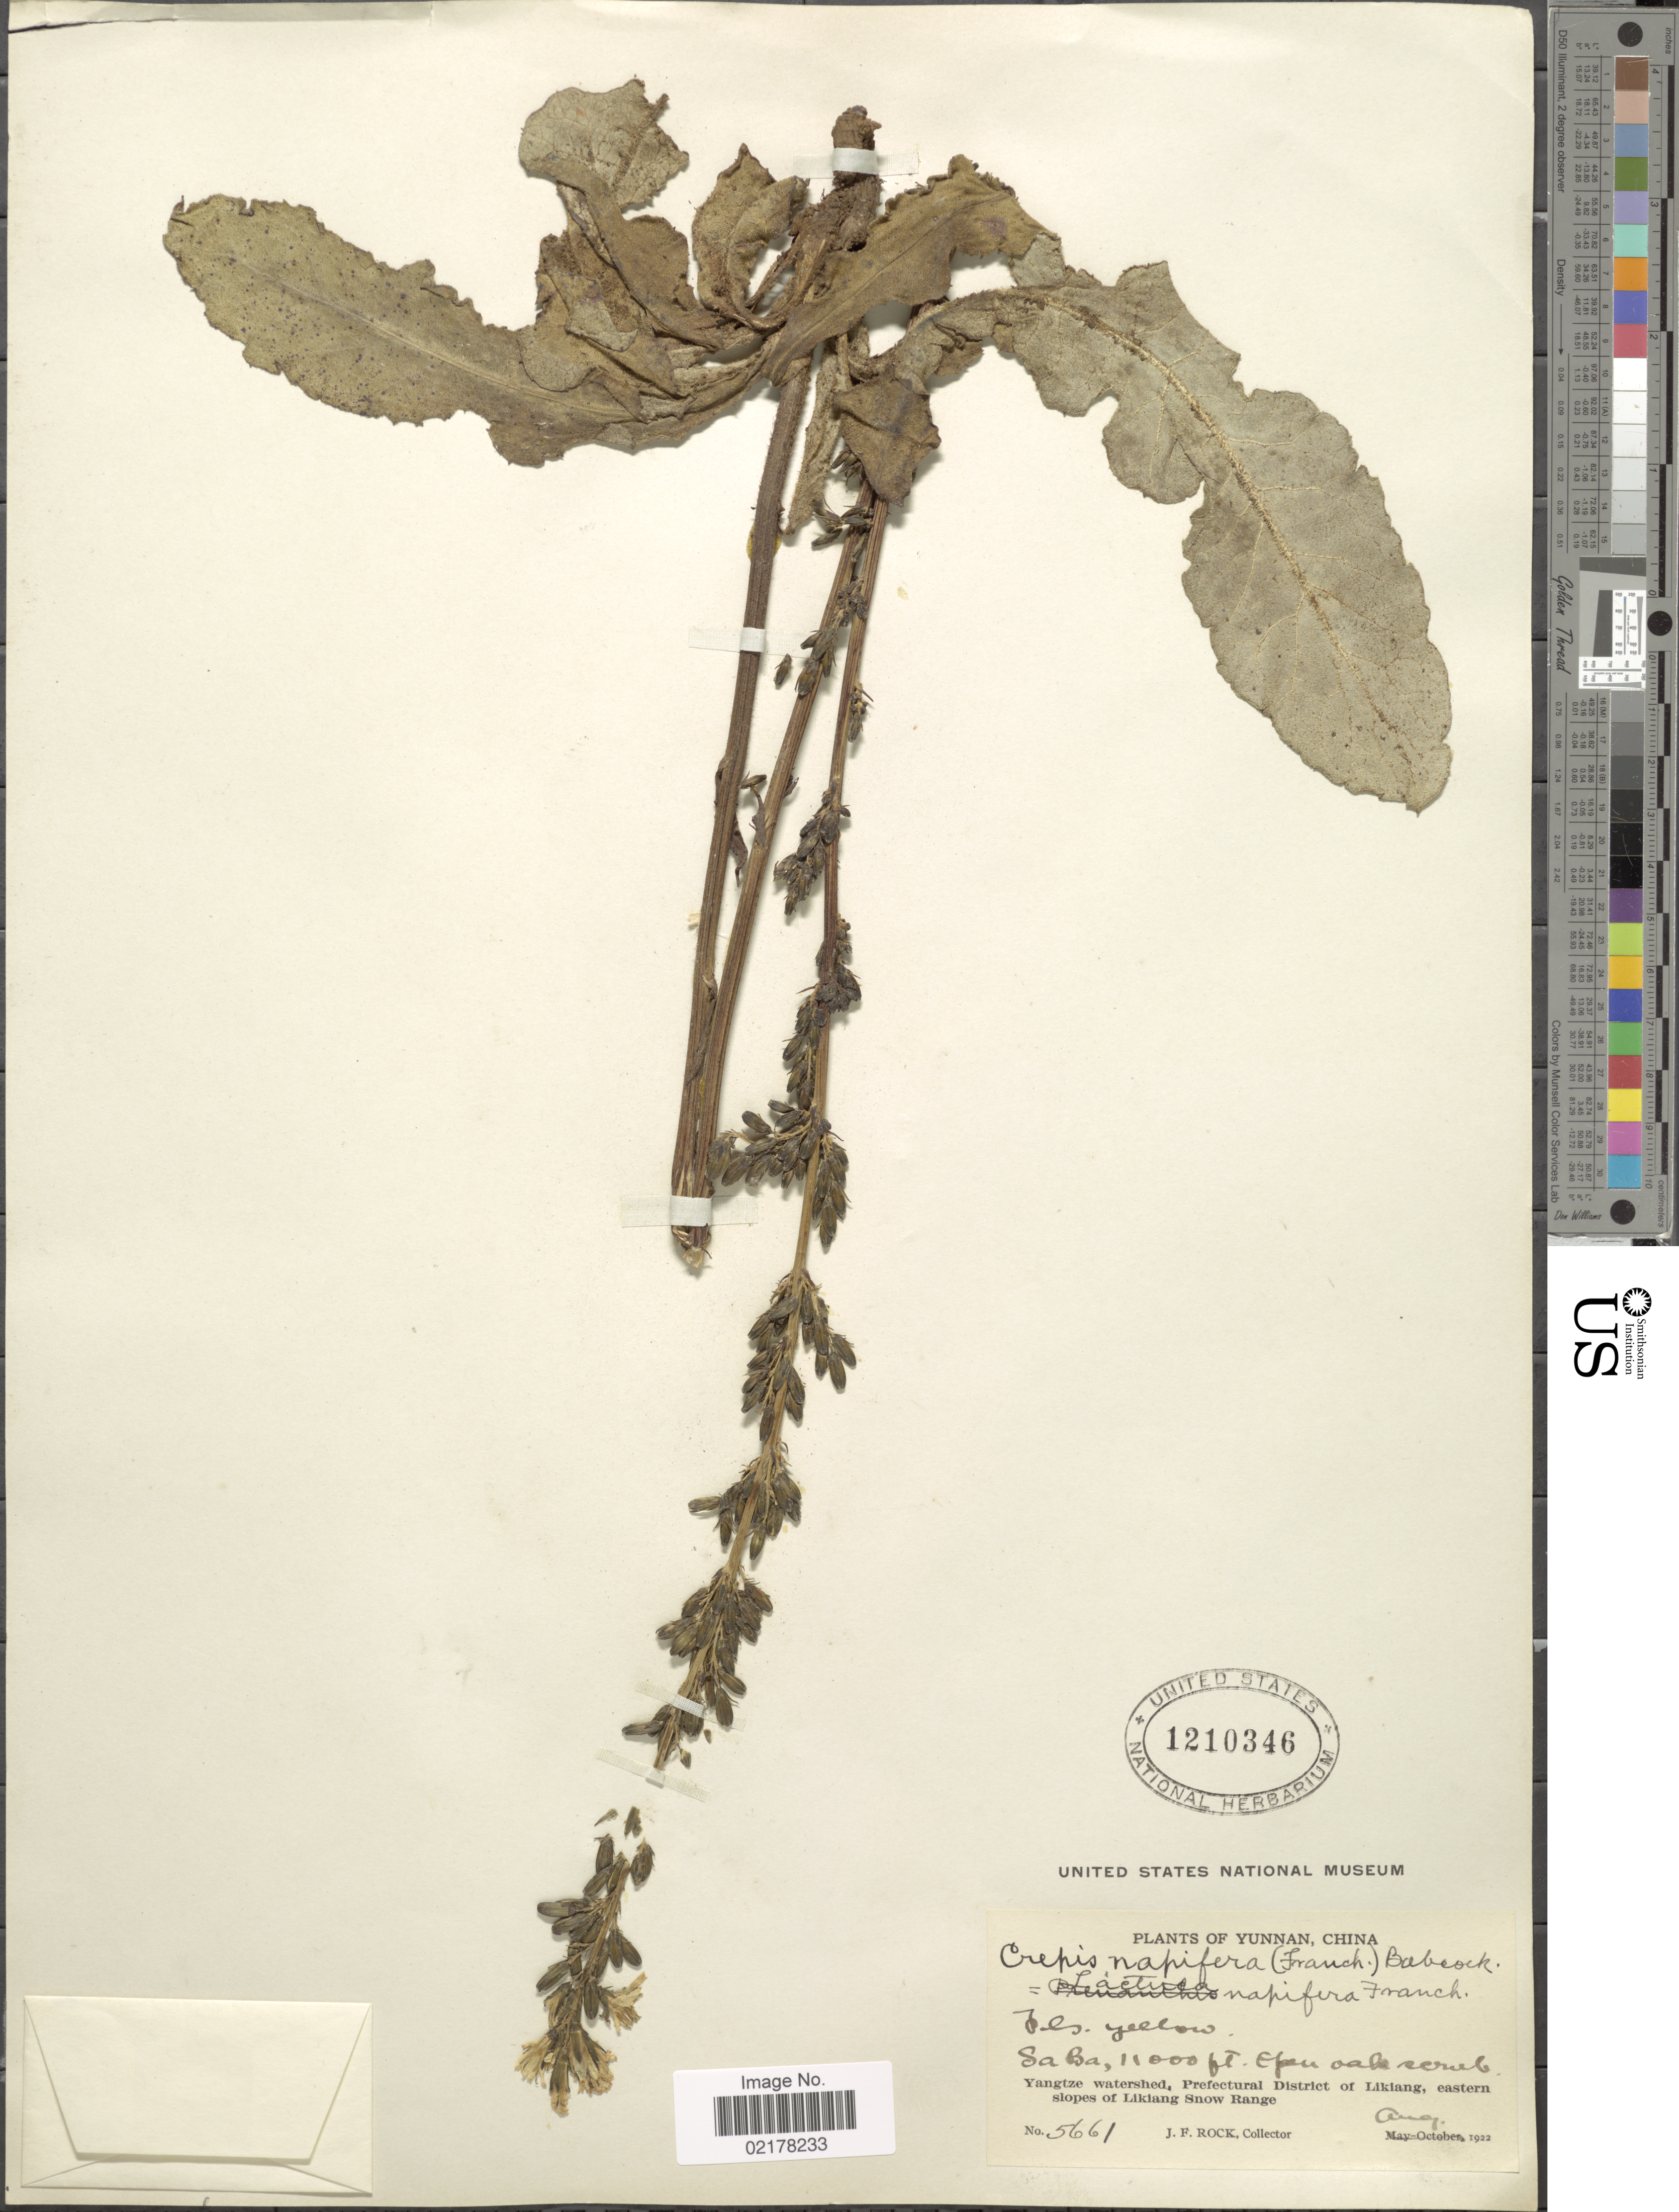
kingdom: Plantae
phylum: Tracheophyta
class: Magnoliopsida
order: Asterales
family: Asteraceae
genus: Crepis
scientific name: Crepis napifera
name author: (Franch.) Babc.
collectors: J. F. Rock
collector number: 5661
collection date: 1922-08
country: China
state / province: Yunnan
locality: Yunnan, Yangtze watershed, Prefectural District of Likian, eastern slopes of Likiang Snow Range. Sa Ba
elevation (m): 3353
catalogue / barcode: US 1210346